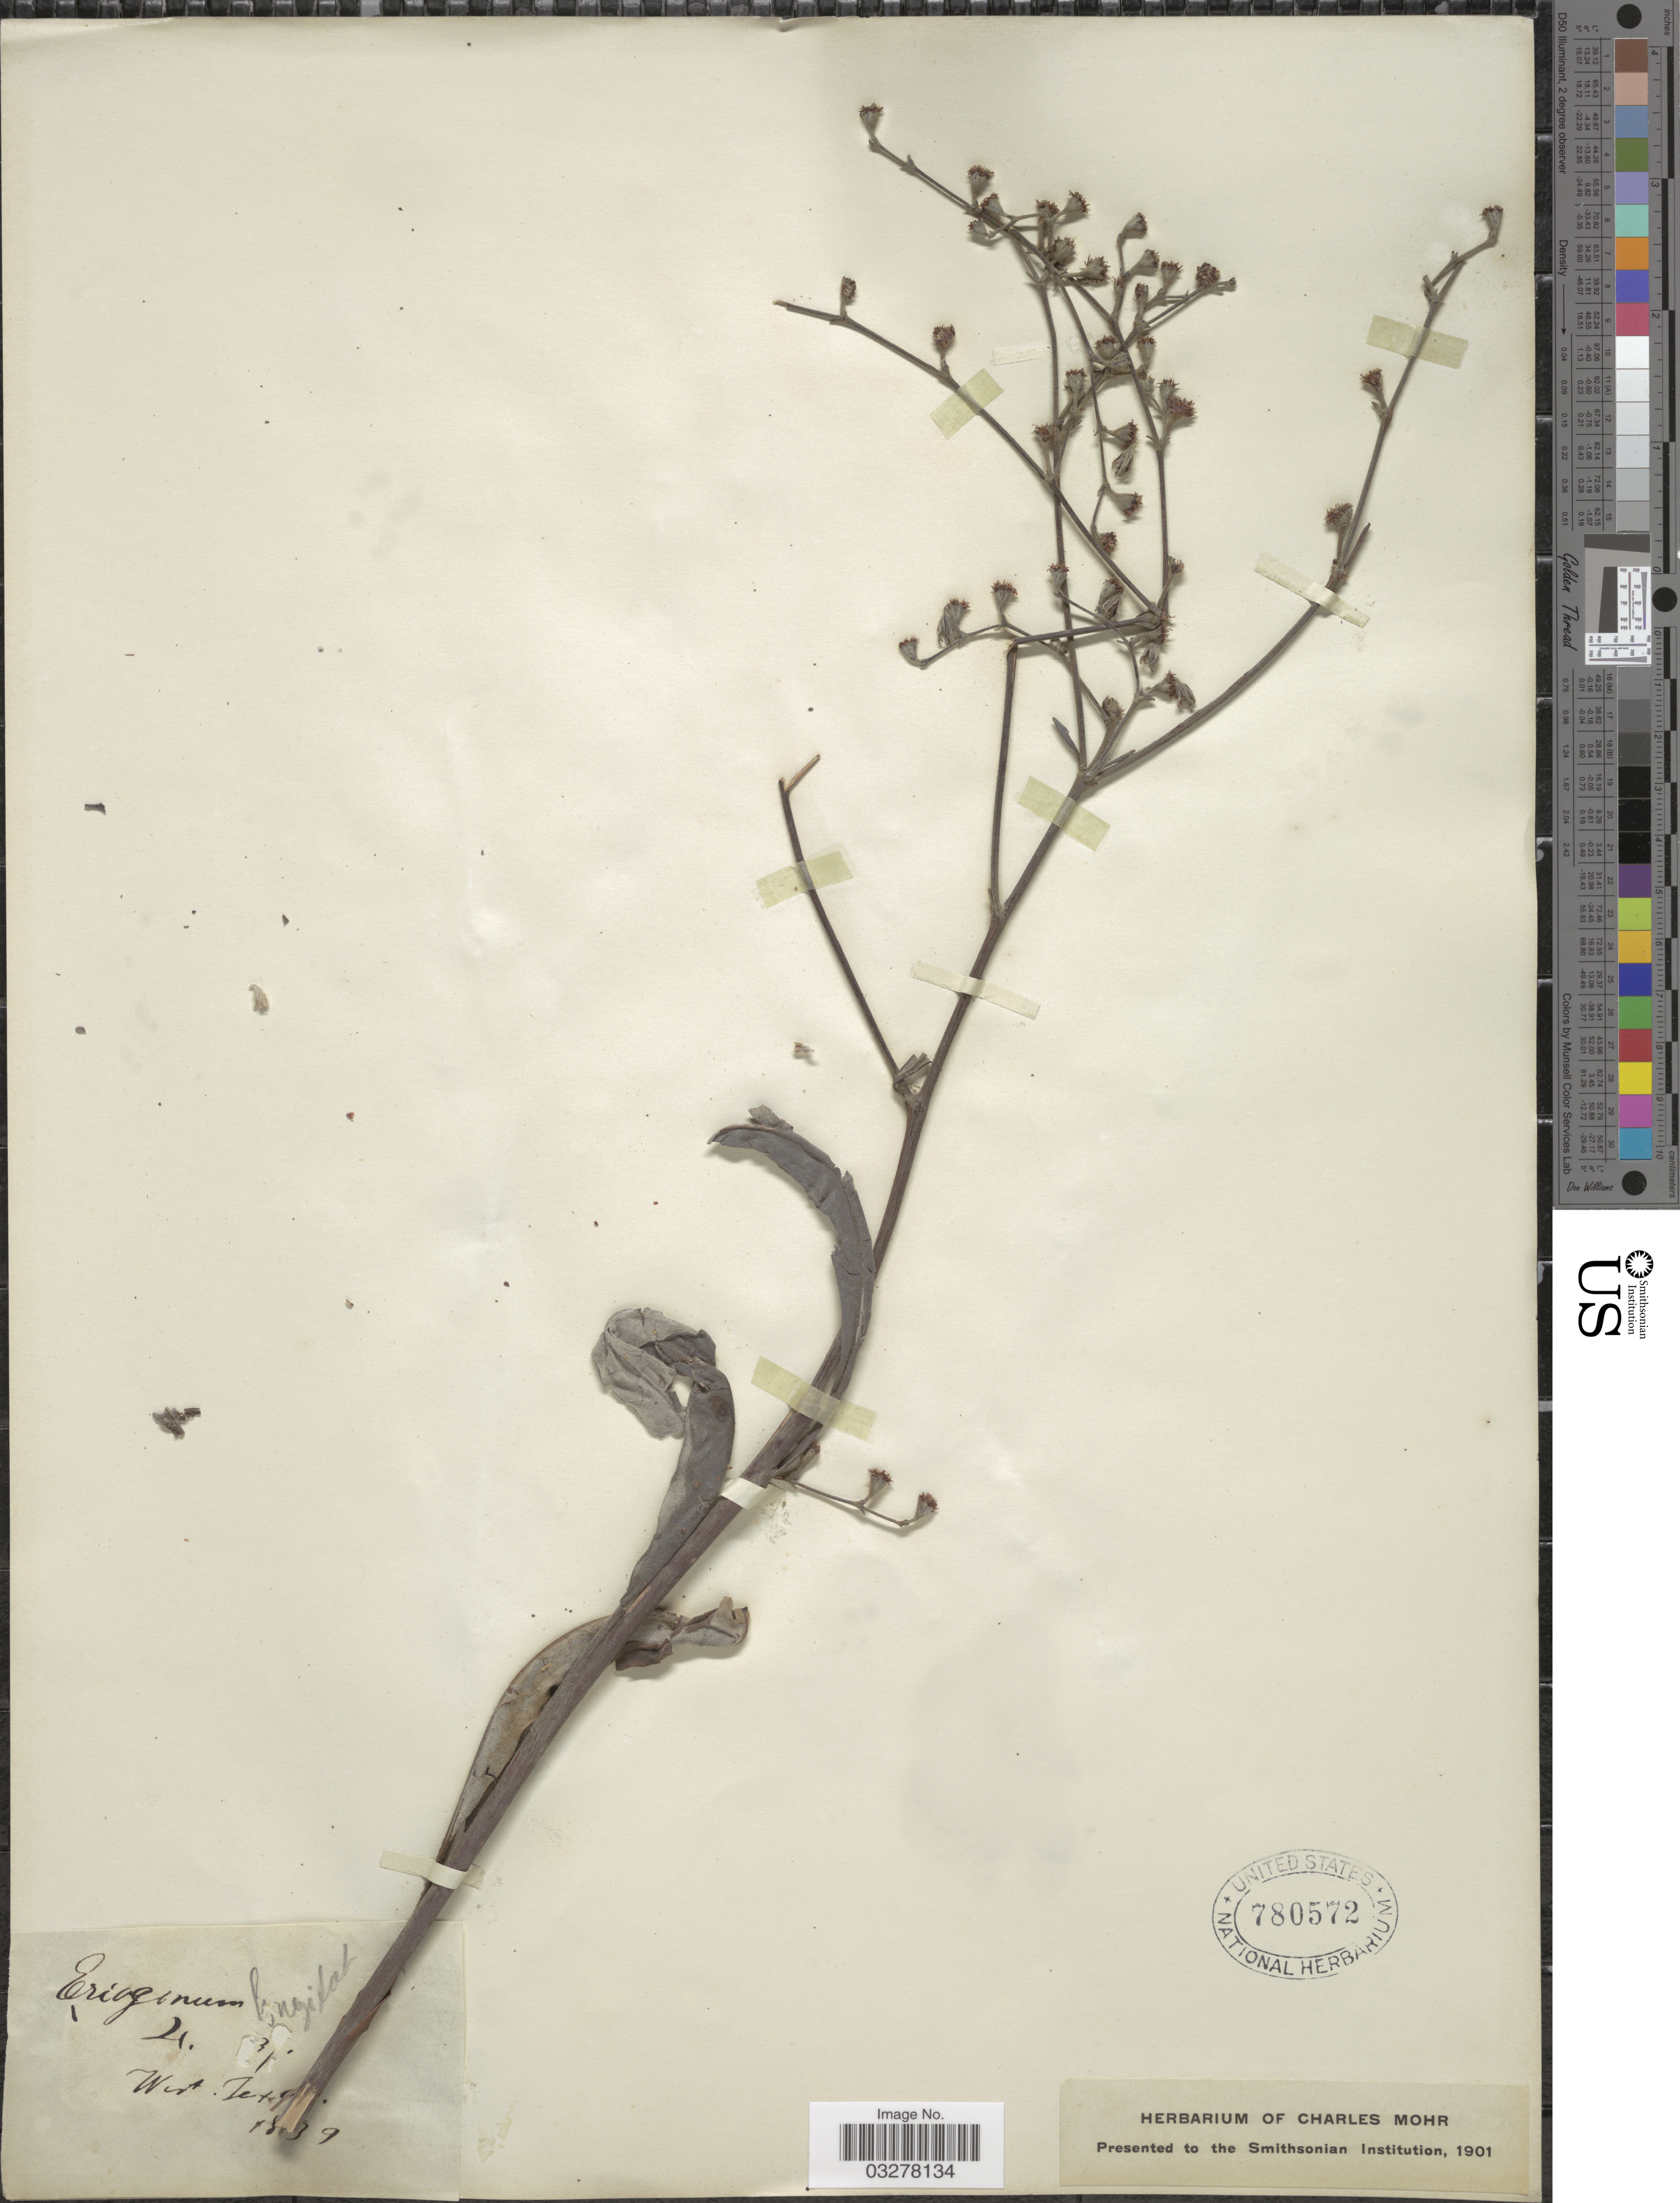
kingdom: Plantae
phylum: Tracheophyta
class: Magnoliopsida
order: Caryophyllales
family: Polygonaceae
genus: Eriogonum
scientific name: Eriogonum longifolium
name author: Nutt.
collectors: ex herb. Charles Mohr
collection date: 1839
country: United States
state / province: Texas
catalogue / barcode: US 780572